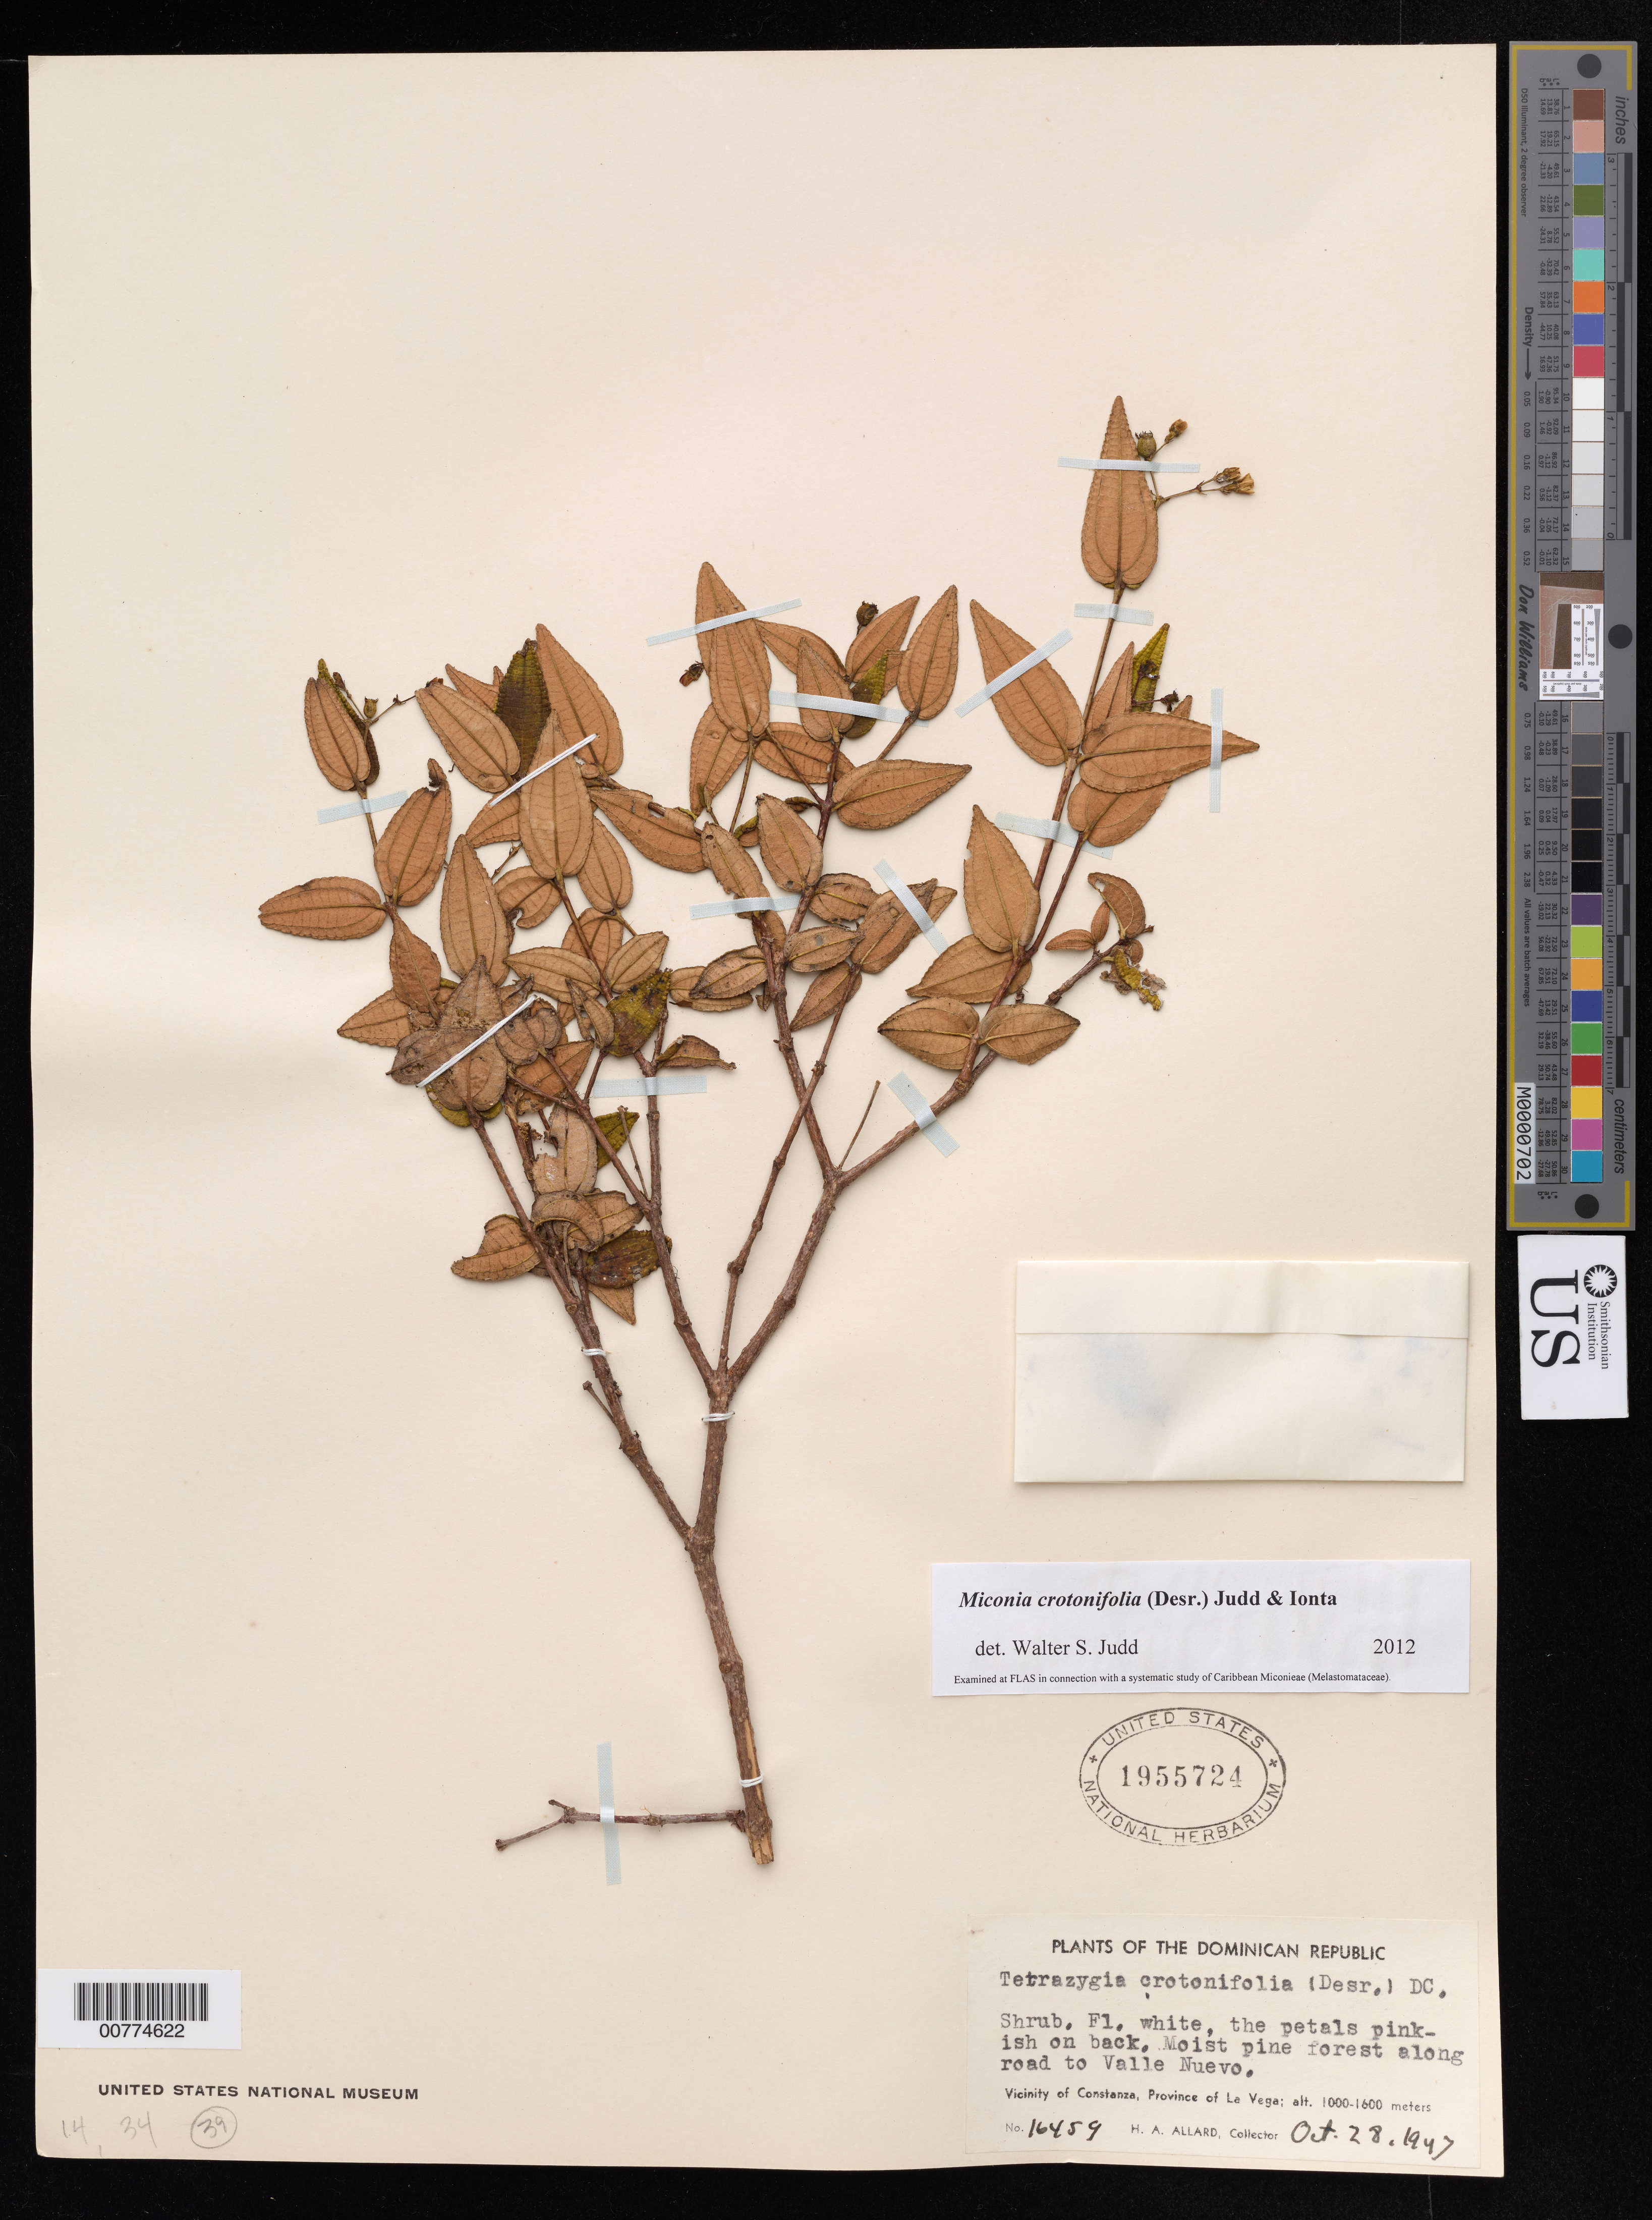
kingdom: Plantae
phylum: Tracheophyta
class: Magnoliopsida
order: Myrtales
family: Melastomataceae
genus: Miconia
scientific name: Miconia crotonifolia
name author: (Desr.) Judd & Ionta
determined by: Judd, Walter S.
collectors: H. A. Allard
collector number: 16459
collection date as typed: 28 Oct 1947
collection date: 1947-10-28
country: Dominican Republic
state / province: La Vega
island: Hispaniola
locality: Vicinity of Constanza, along road to Valle Nuevo.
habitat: Moist pine forest.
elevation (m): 1000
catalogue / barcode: US 1955724